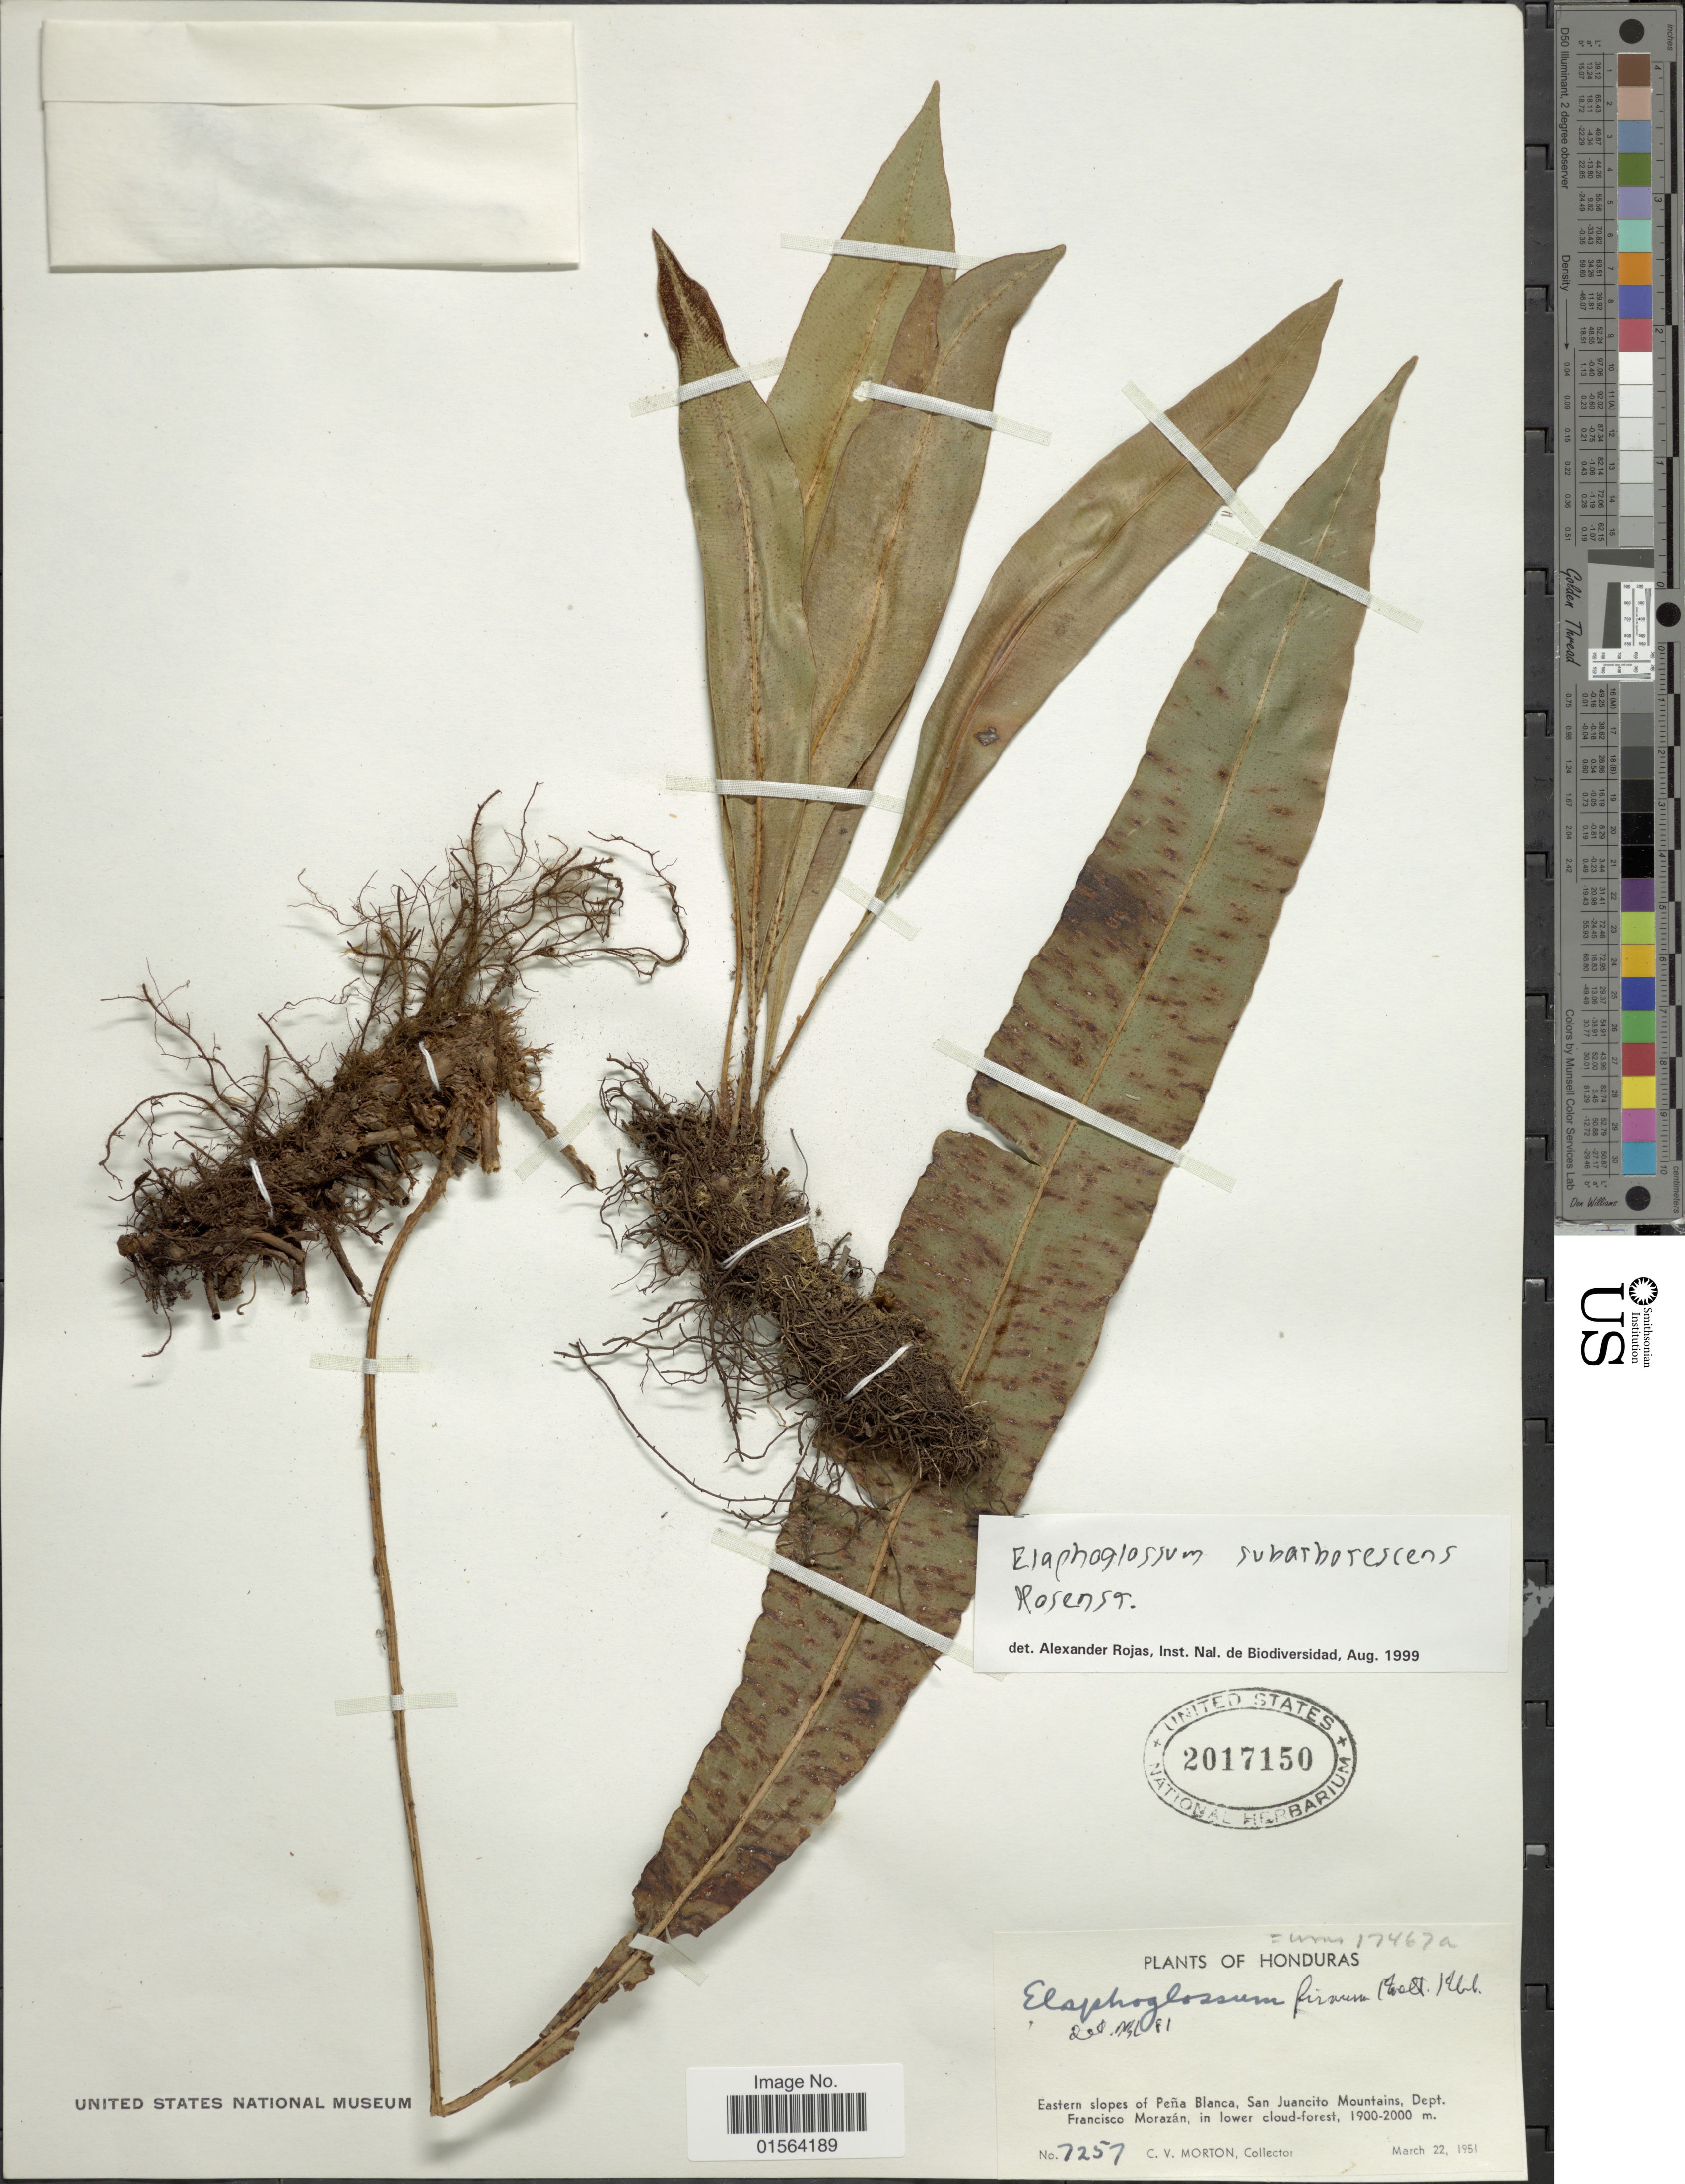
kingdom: Plantae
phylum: Tracheophyta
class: Polypodiopsida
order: Polypodiales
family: Dryopteridaceae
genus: Elaphoglossum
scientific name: Elaphoglossum latifolium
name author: (Sw.) J. Sm.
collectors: C. V. Morton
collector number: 7257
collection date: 1951-03-22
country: Honduras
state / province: Fco. Morazán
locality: Eastern slopes of Pena Blanca, San Juancito Mountains, Dept. Francisco Morazan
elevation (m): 1900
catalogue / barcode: US 2017150